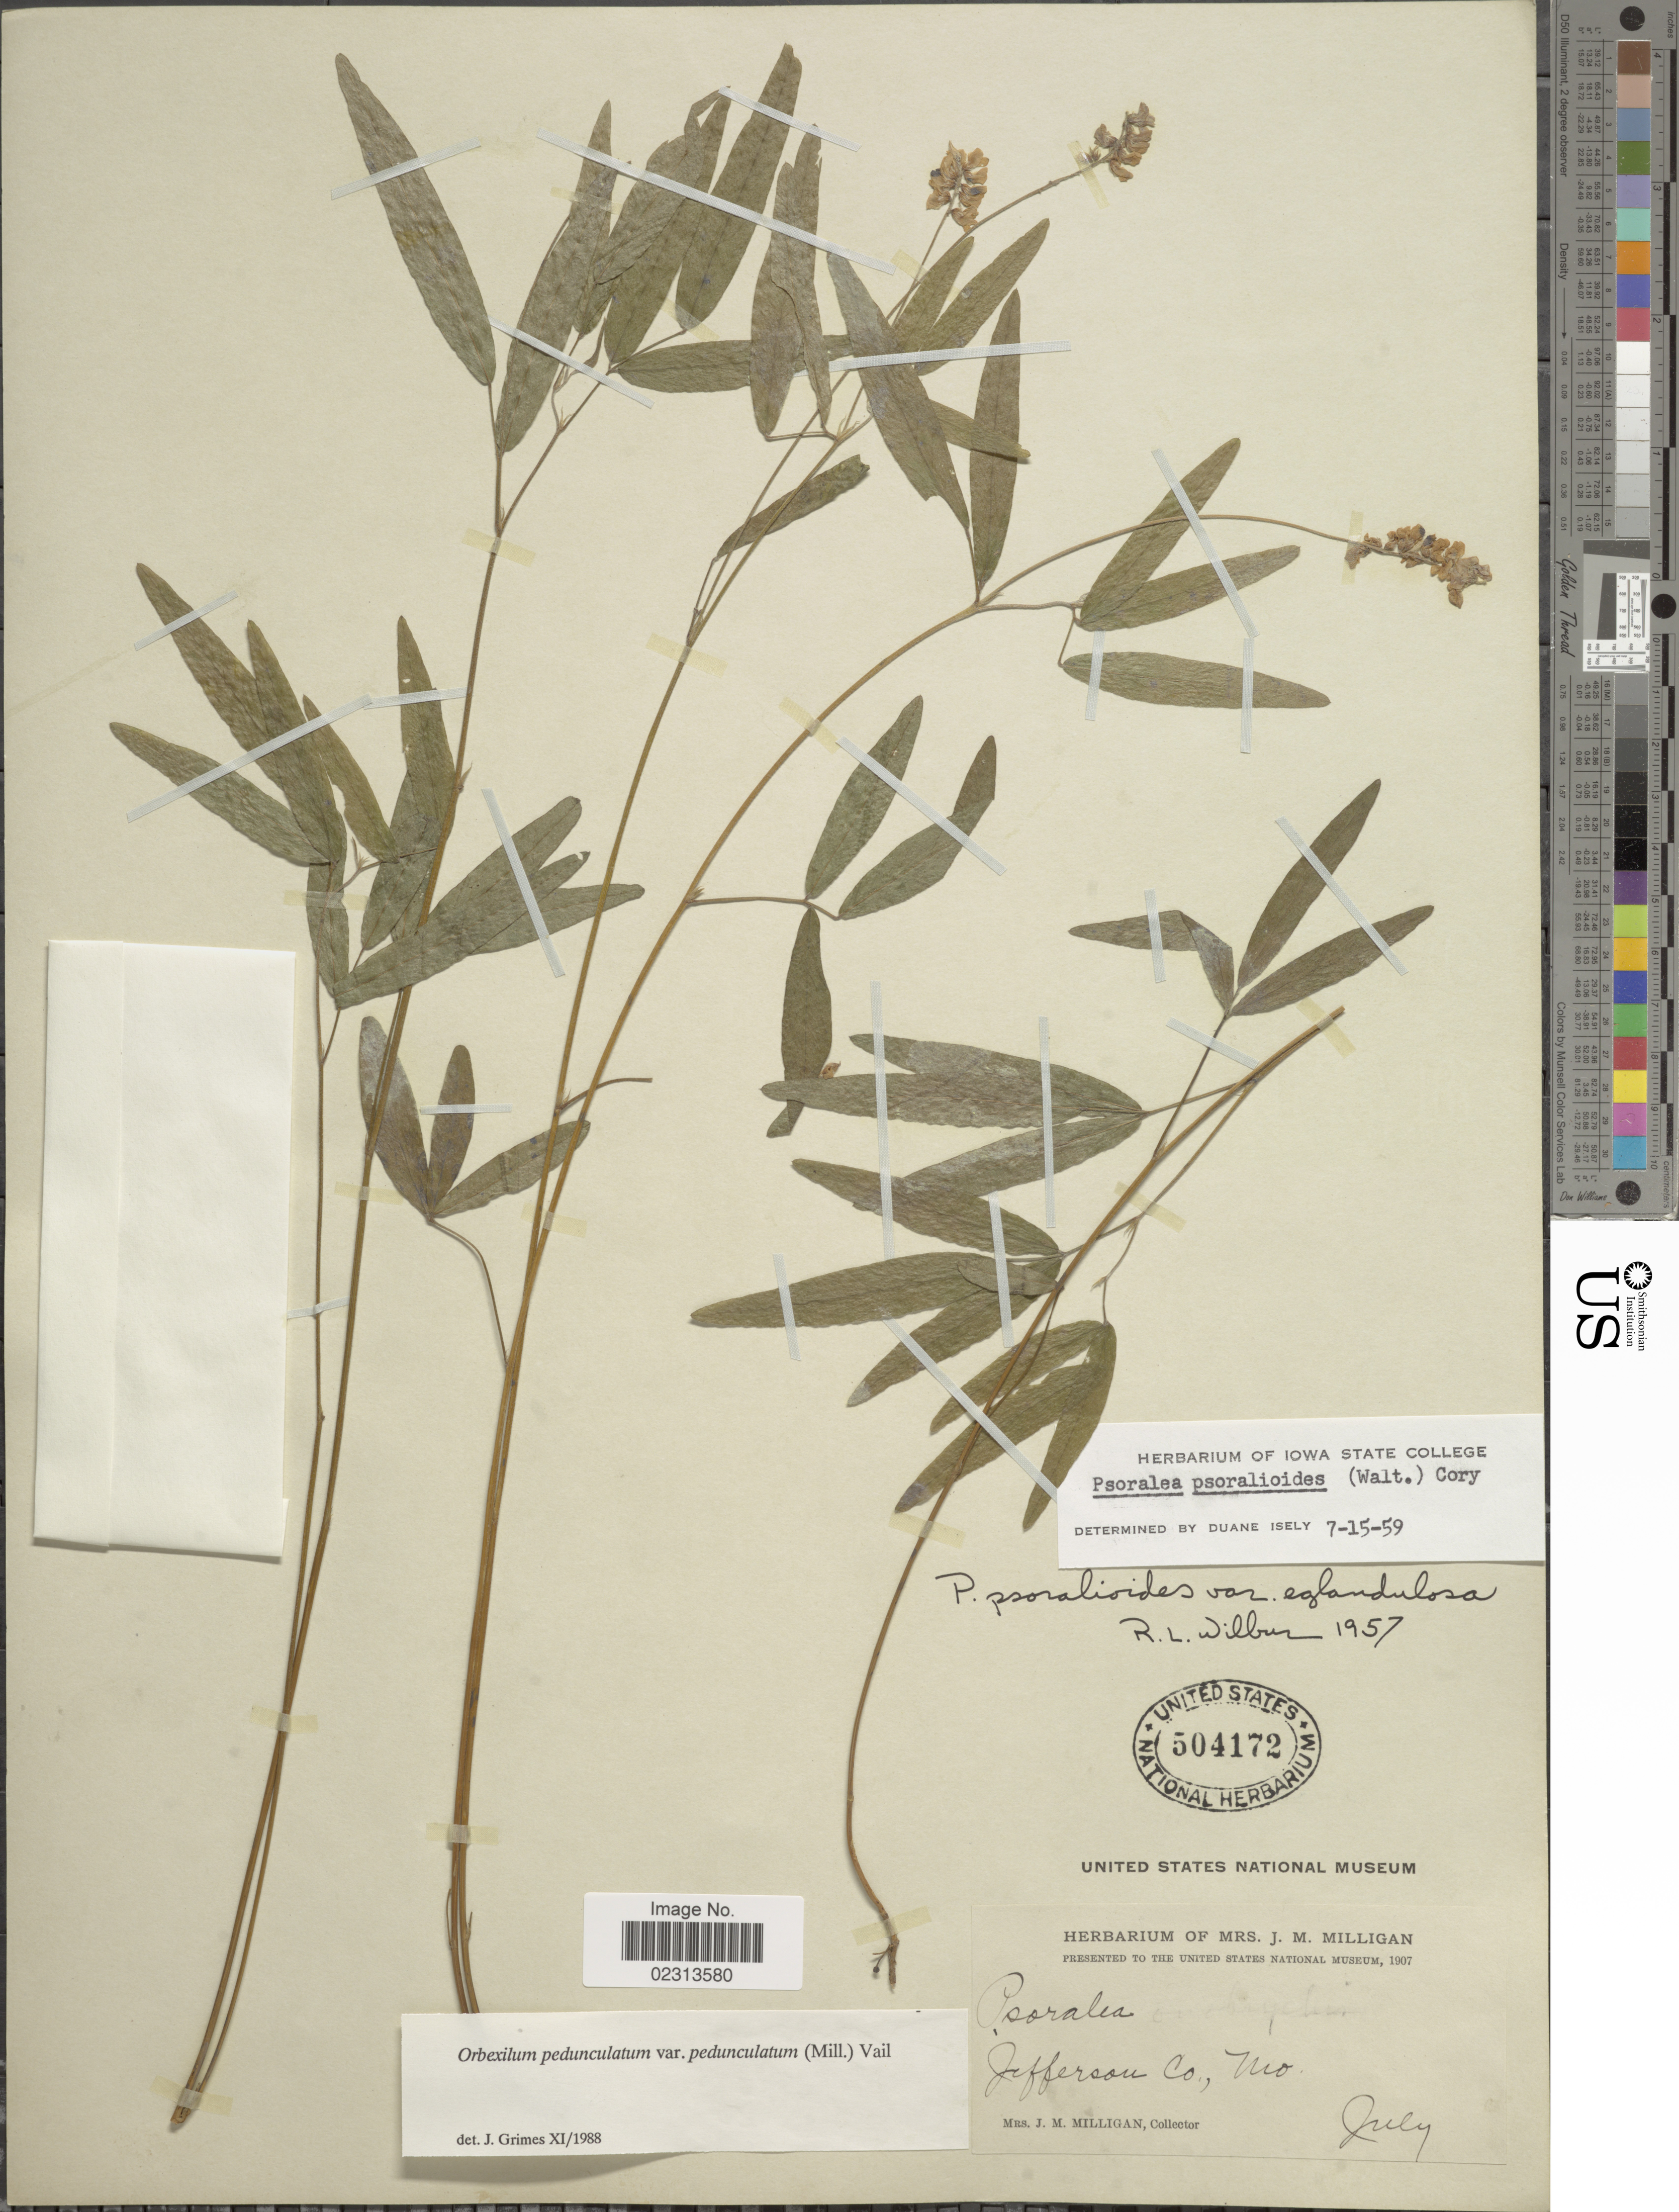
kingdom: Plantae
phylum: Tracheophyta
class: Magnoliopsida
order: Fabales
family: Fabaceae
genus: Orbexilum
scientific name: Orbexilum pedunculatum var. pedunculatum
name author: (Miller) Rydberg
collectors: J. Milligan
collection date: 1907-07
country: United States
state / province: Missouri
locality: Jefferson Co., Mo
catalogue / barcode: US 504172